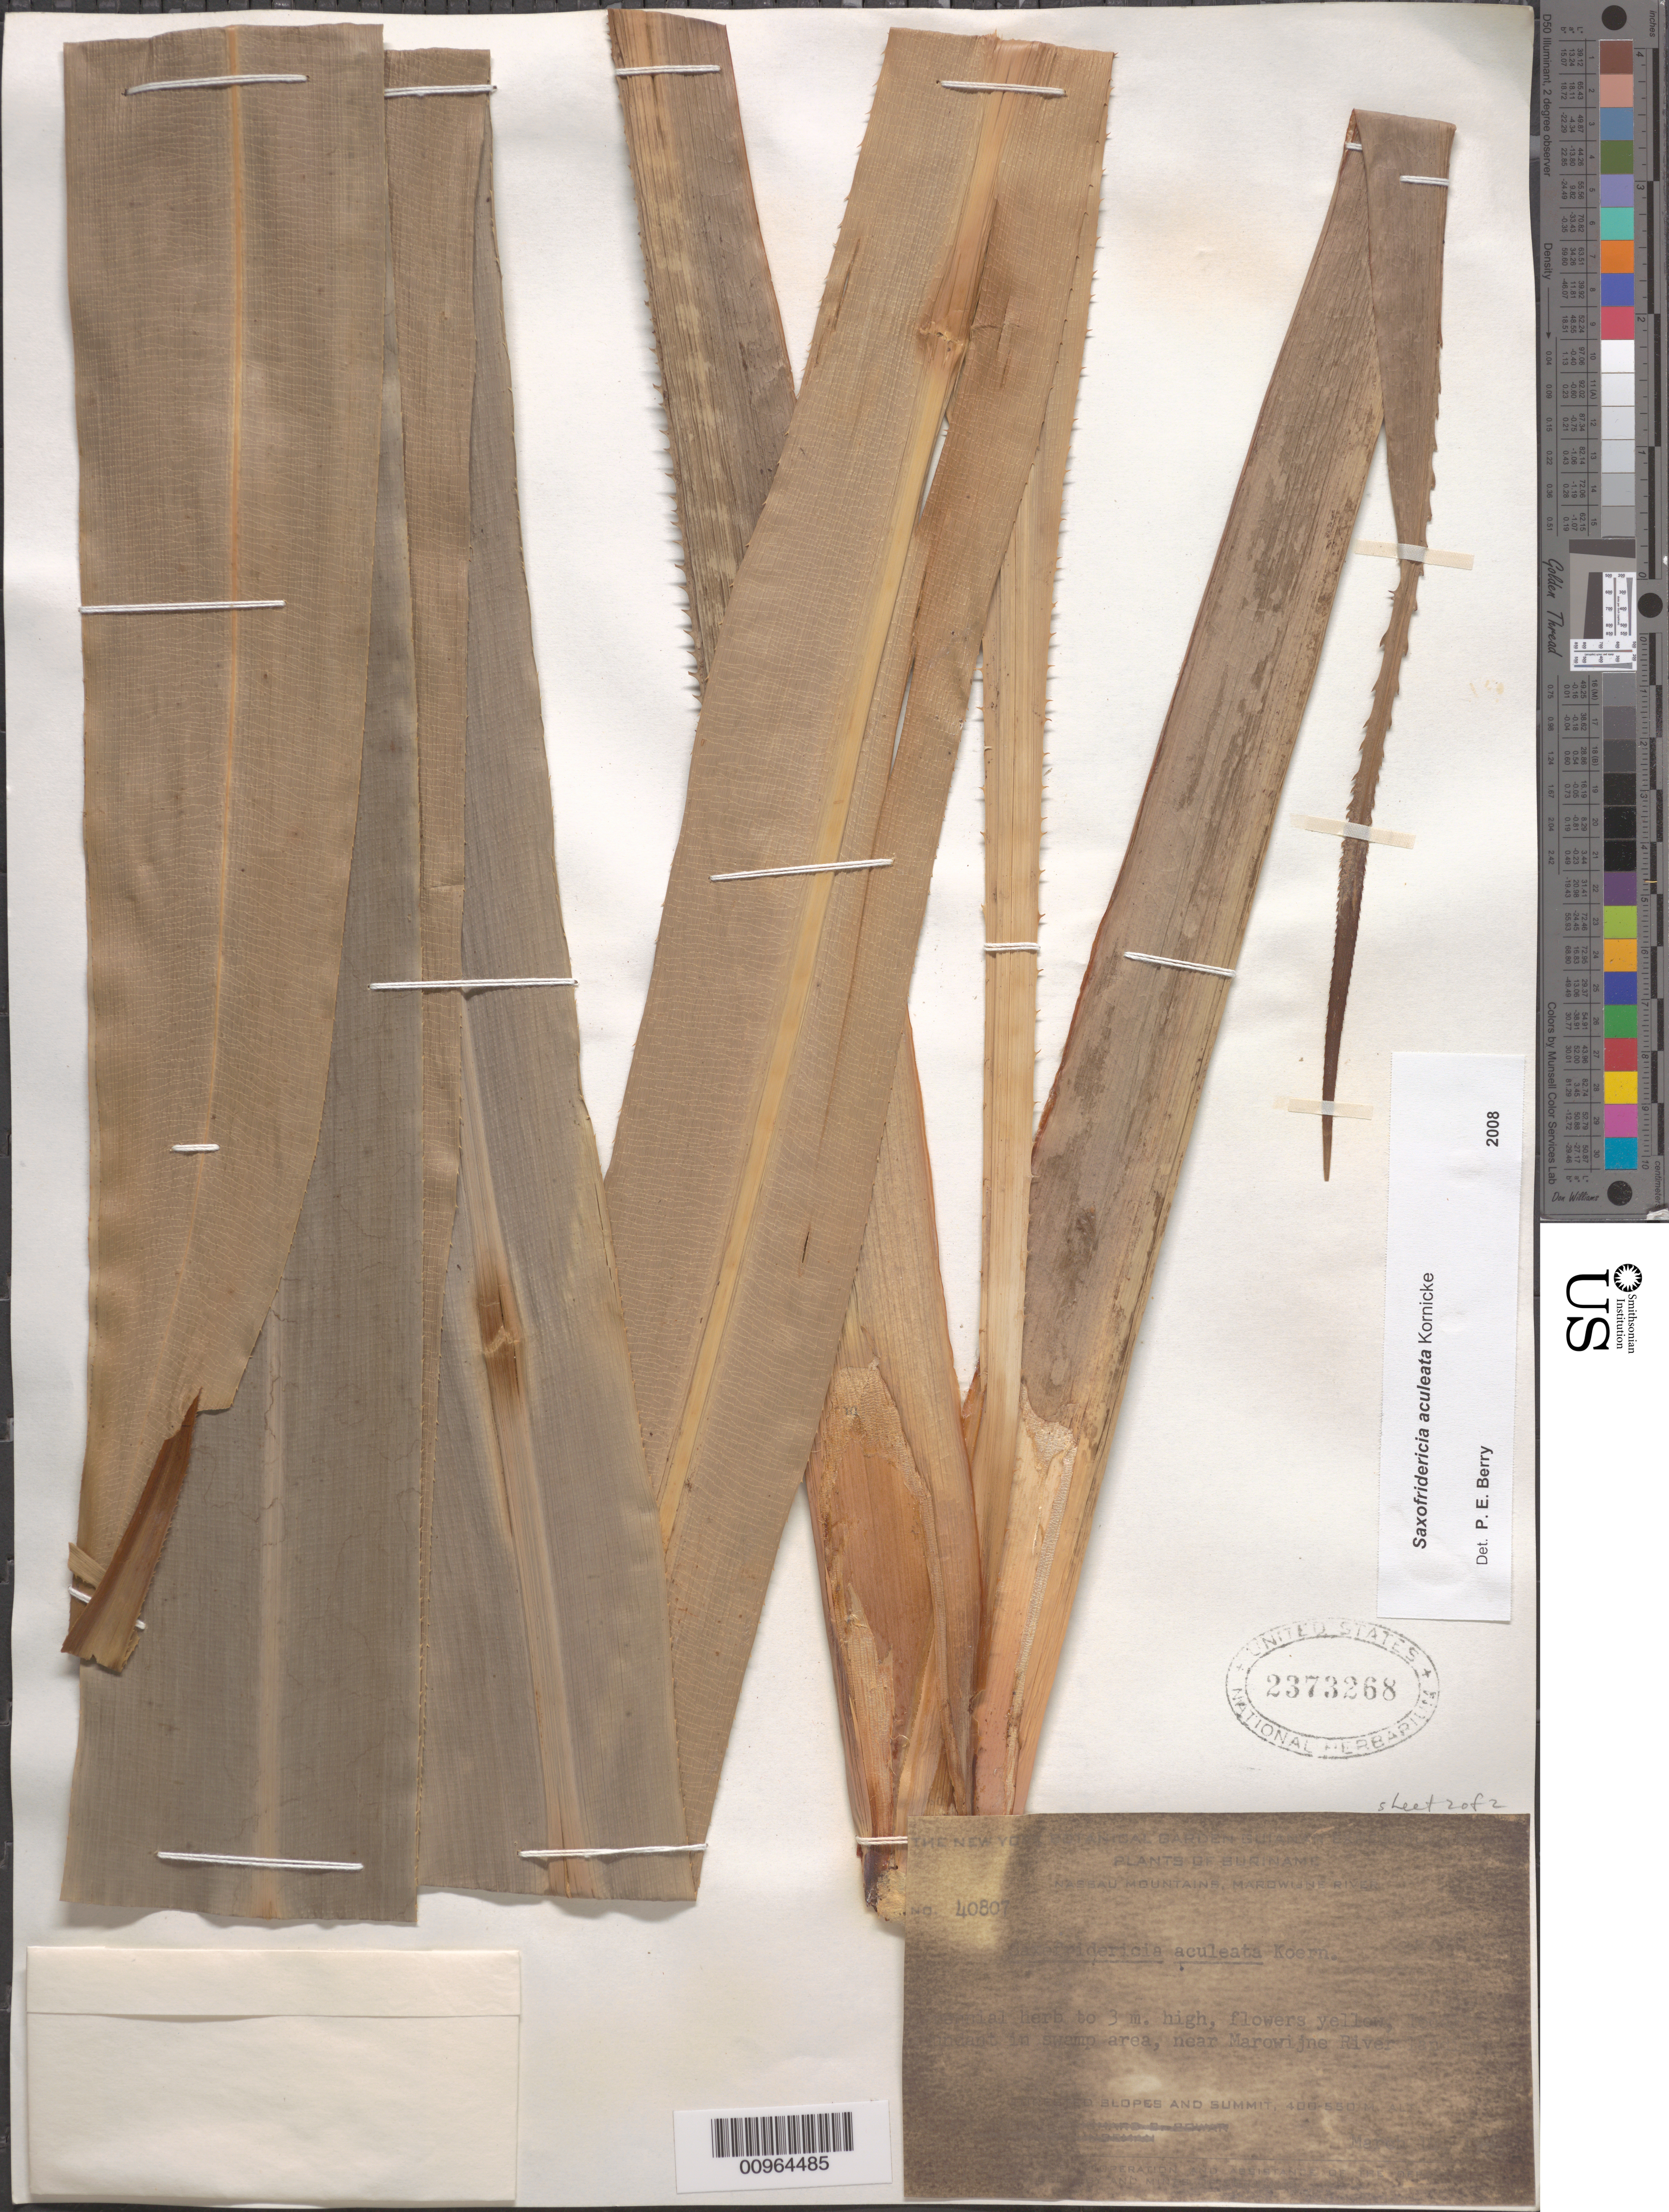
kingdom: Plantae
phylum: Tracheophyta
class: Liliopsida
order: Poales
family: Rapateaceae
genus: Saxofridericia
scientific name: Saxofridericia aculeata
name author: Körn.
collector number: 40807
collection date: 1945-03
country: Suriname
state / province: Marowijne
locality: Nassau Mountains, Marowijne River. In swamp area, near Marowijne River.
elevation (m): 400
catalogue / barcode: US 2373268